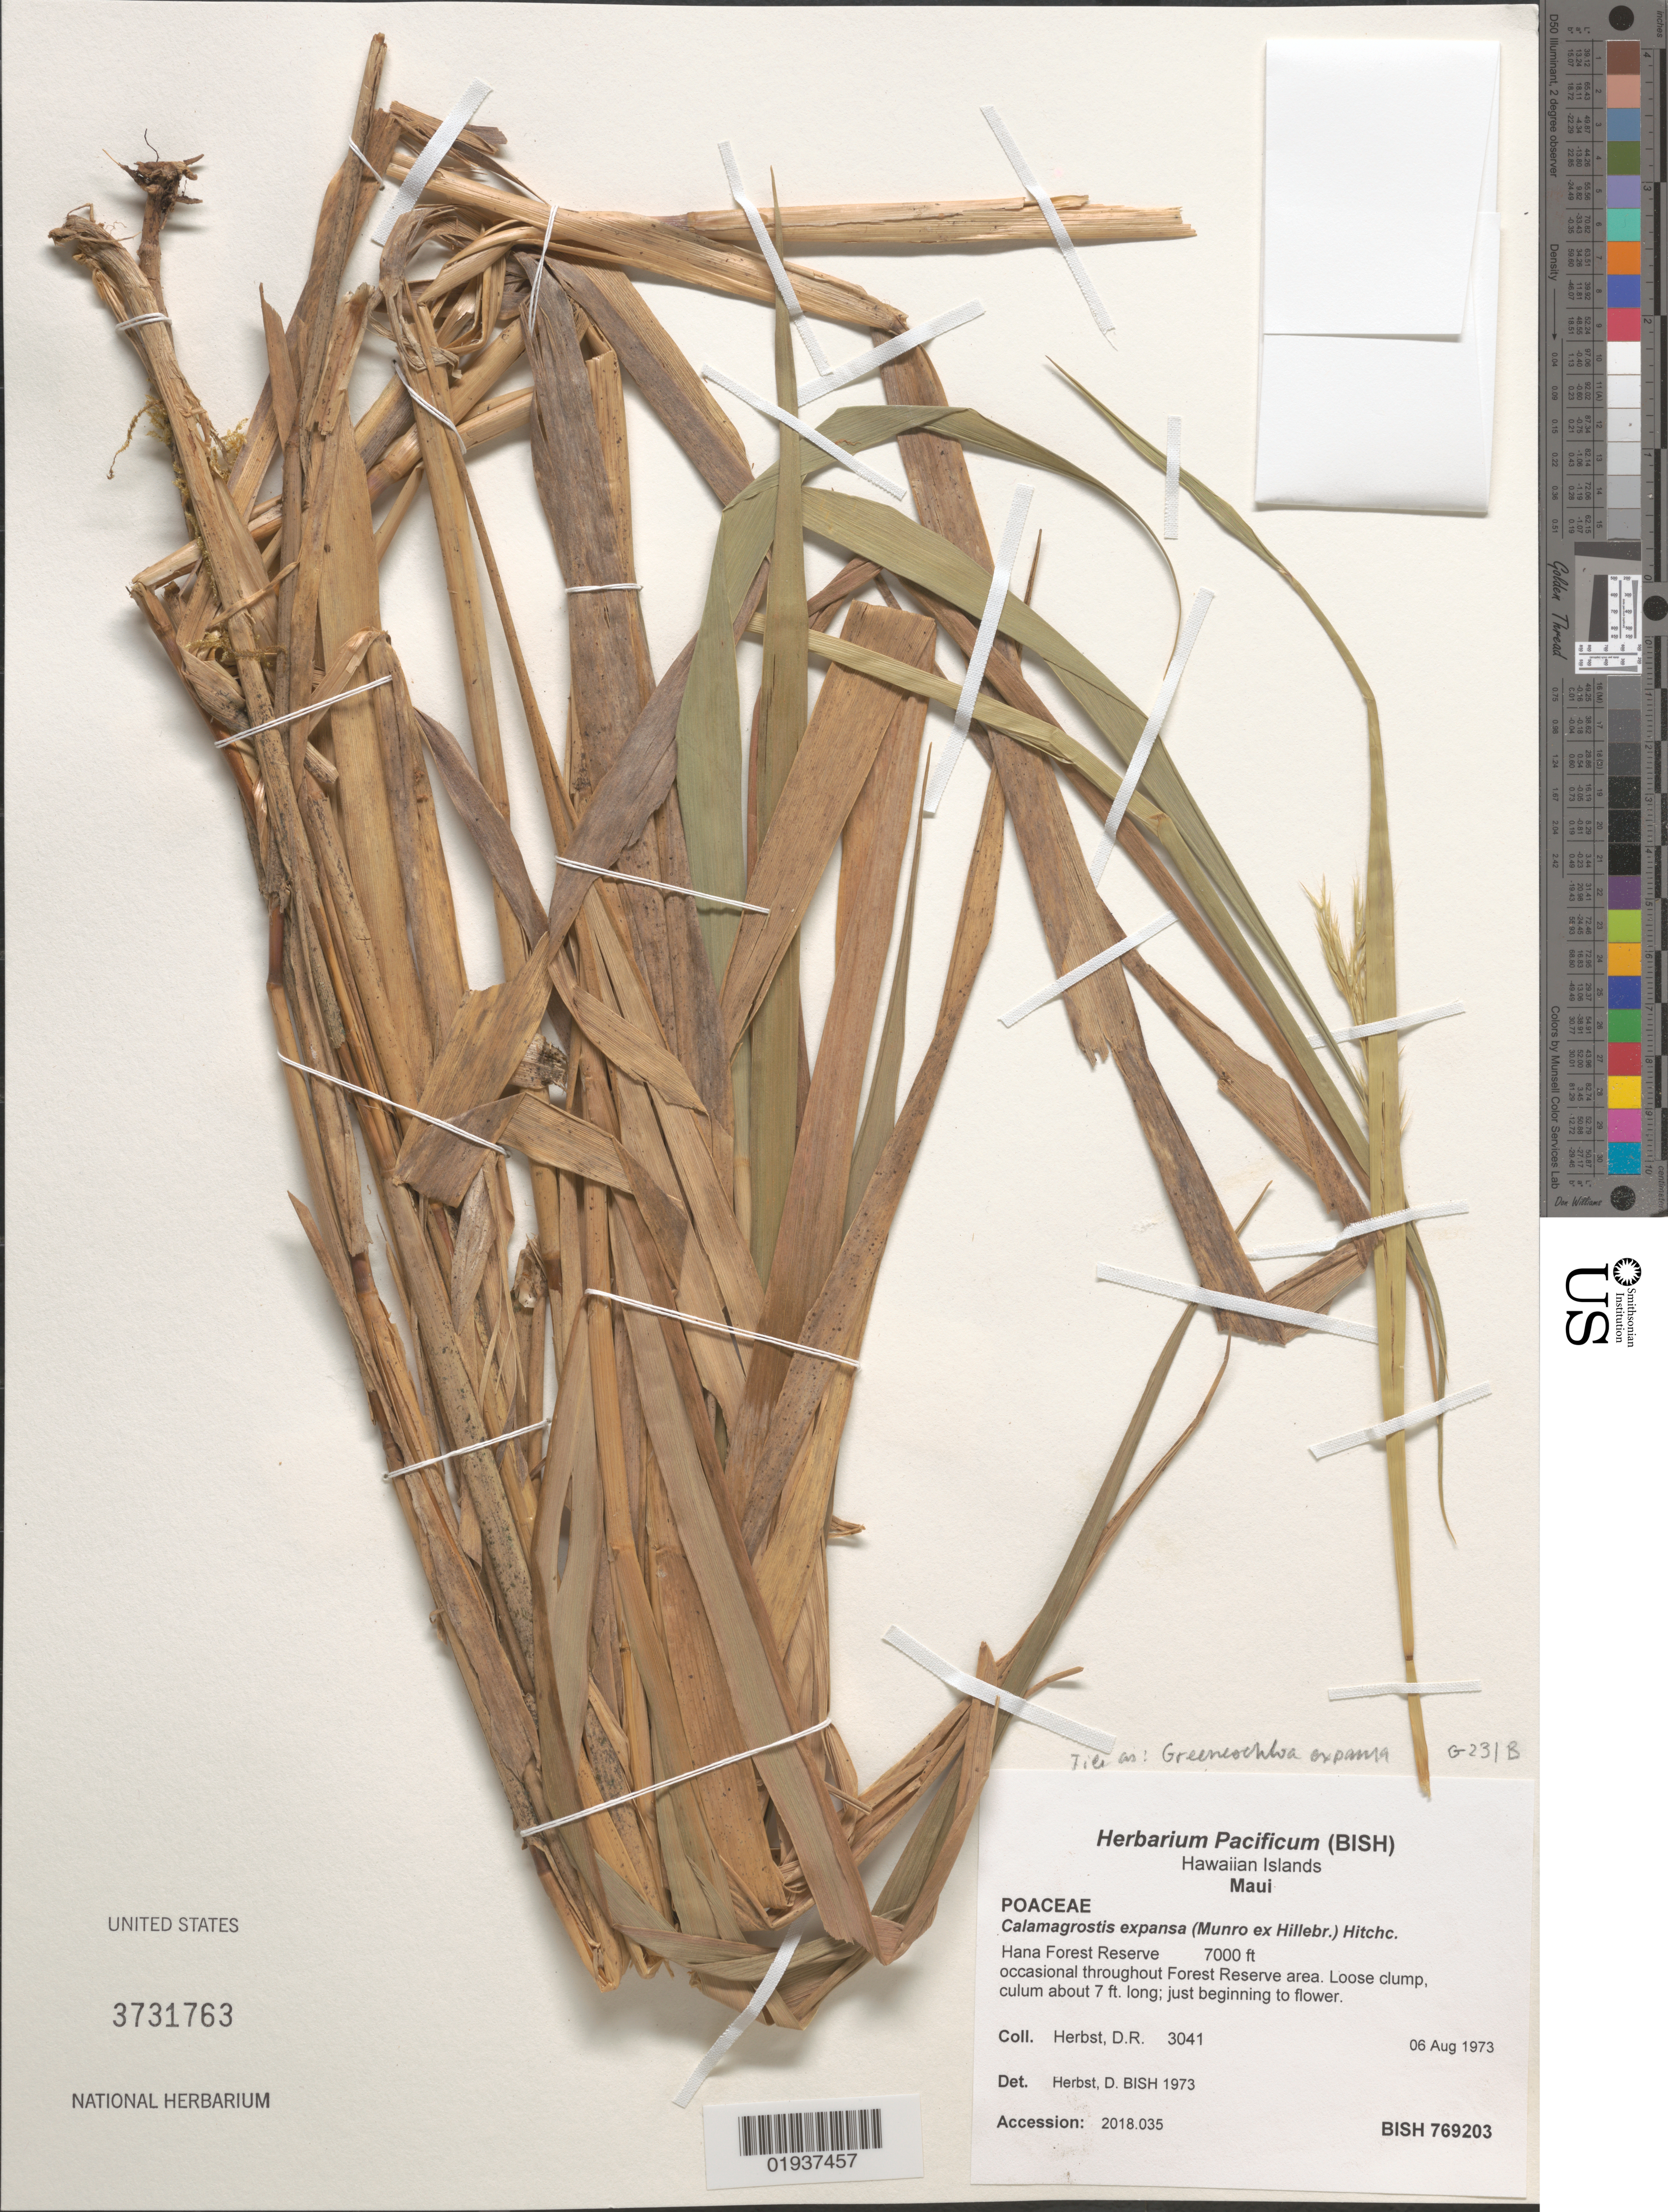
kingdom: Plantae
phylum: Tracheophyta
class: Liliopsida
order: Poales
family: Poaceae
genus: Greeneochloa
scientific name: Greeneochloa expansa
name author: (Hillebr. ex G.C. Munro) P.M. Peterson et al.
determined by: Wagner, W. L., (BOT), Smithsonian Institution - National Museum of Natural History (UNITED STATES)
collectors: D. R. Herbst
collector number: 3401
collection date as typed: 6 Aug 1973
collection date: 1973-08-06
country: United States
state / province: Hawaii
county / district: Honolulu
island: Oahu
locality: Hana Forest Reserve, Forest Reserve area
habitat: Loose clump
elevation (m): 2134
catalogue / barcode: US 3731763